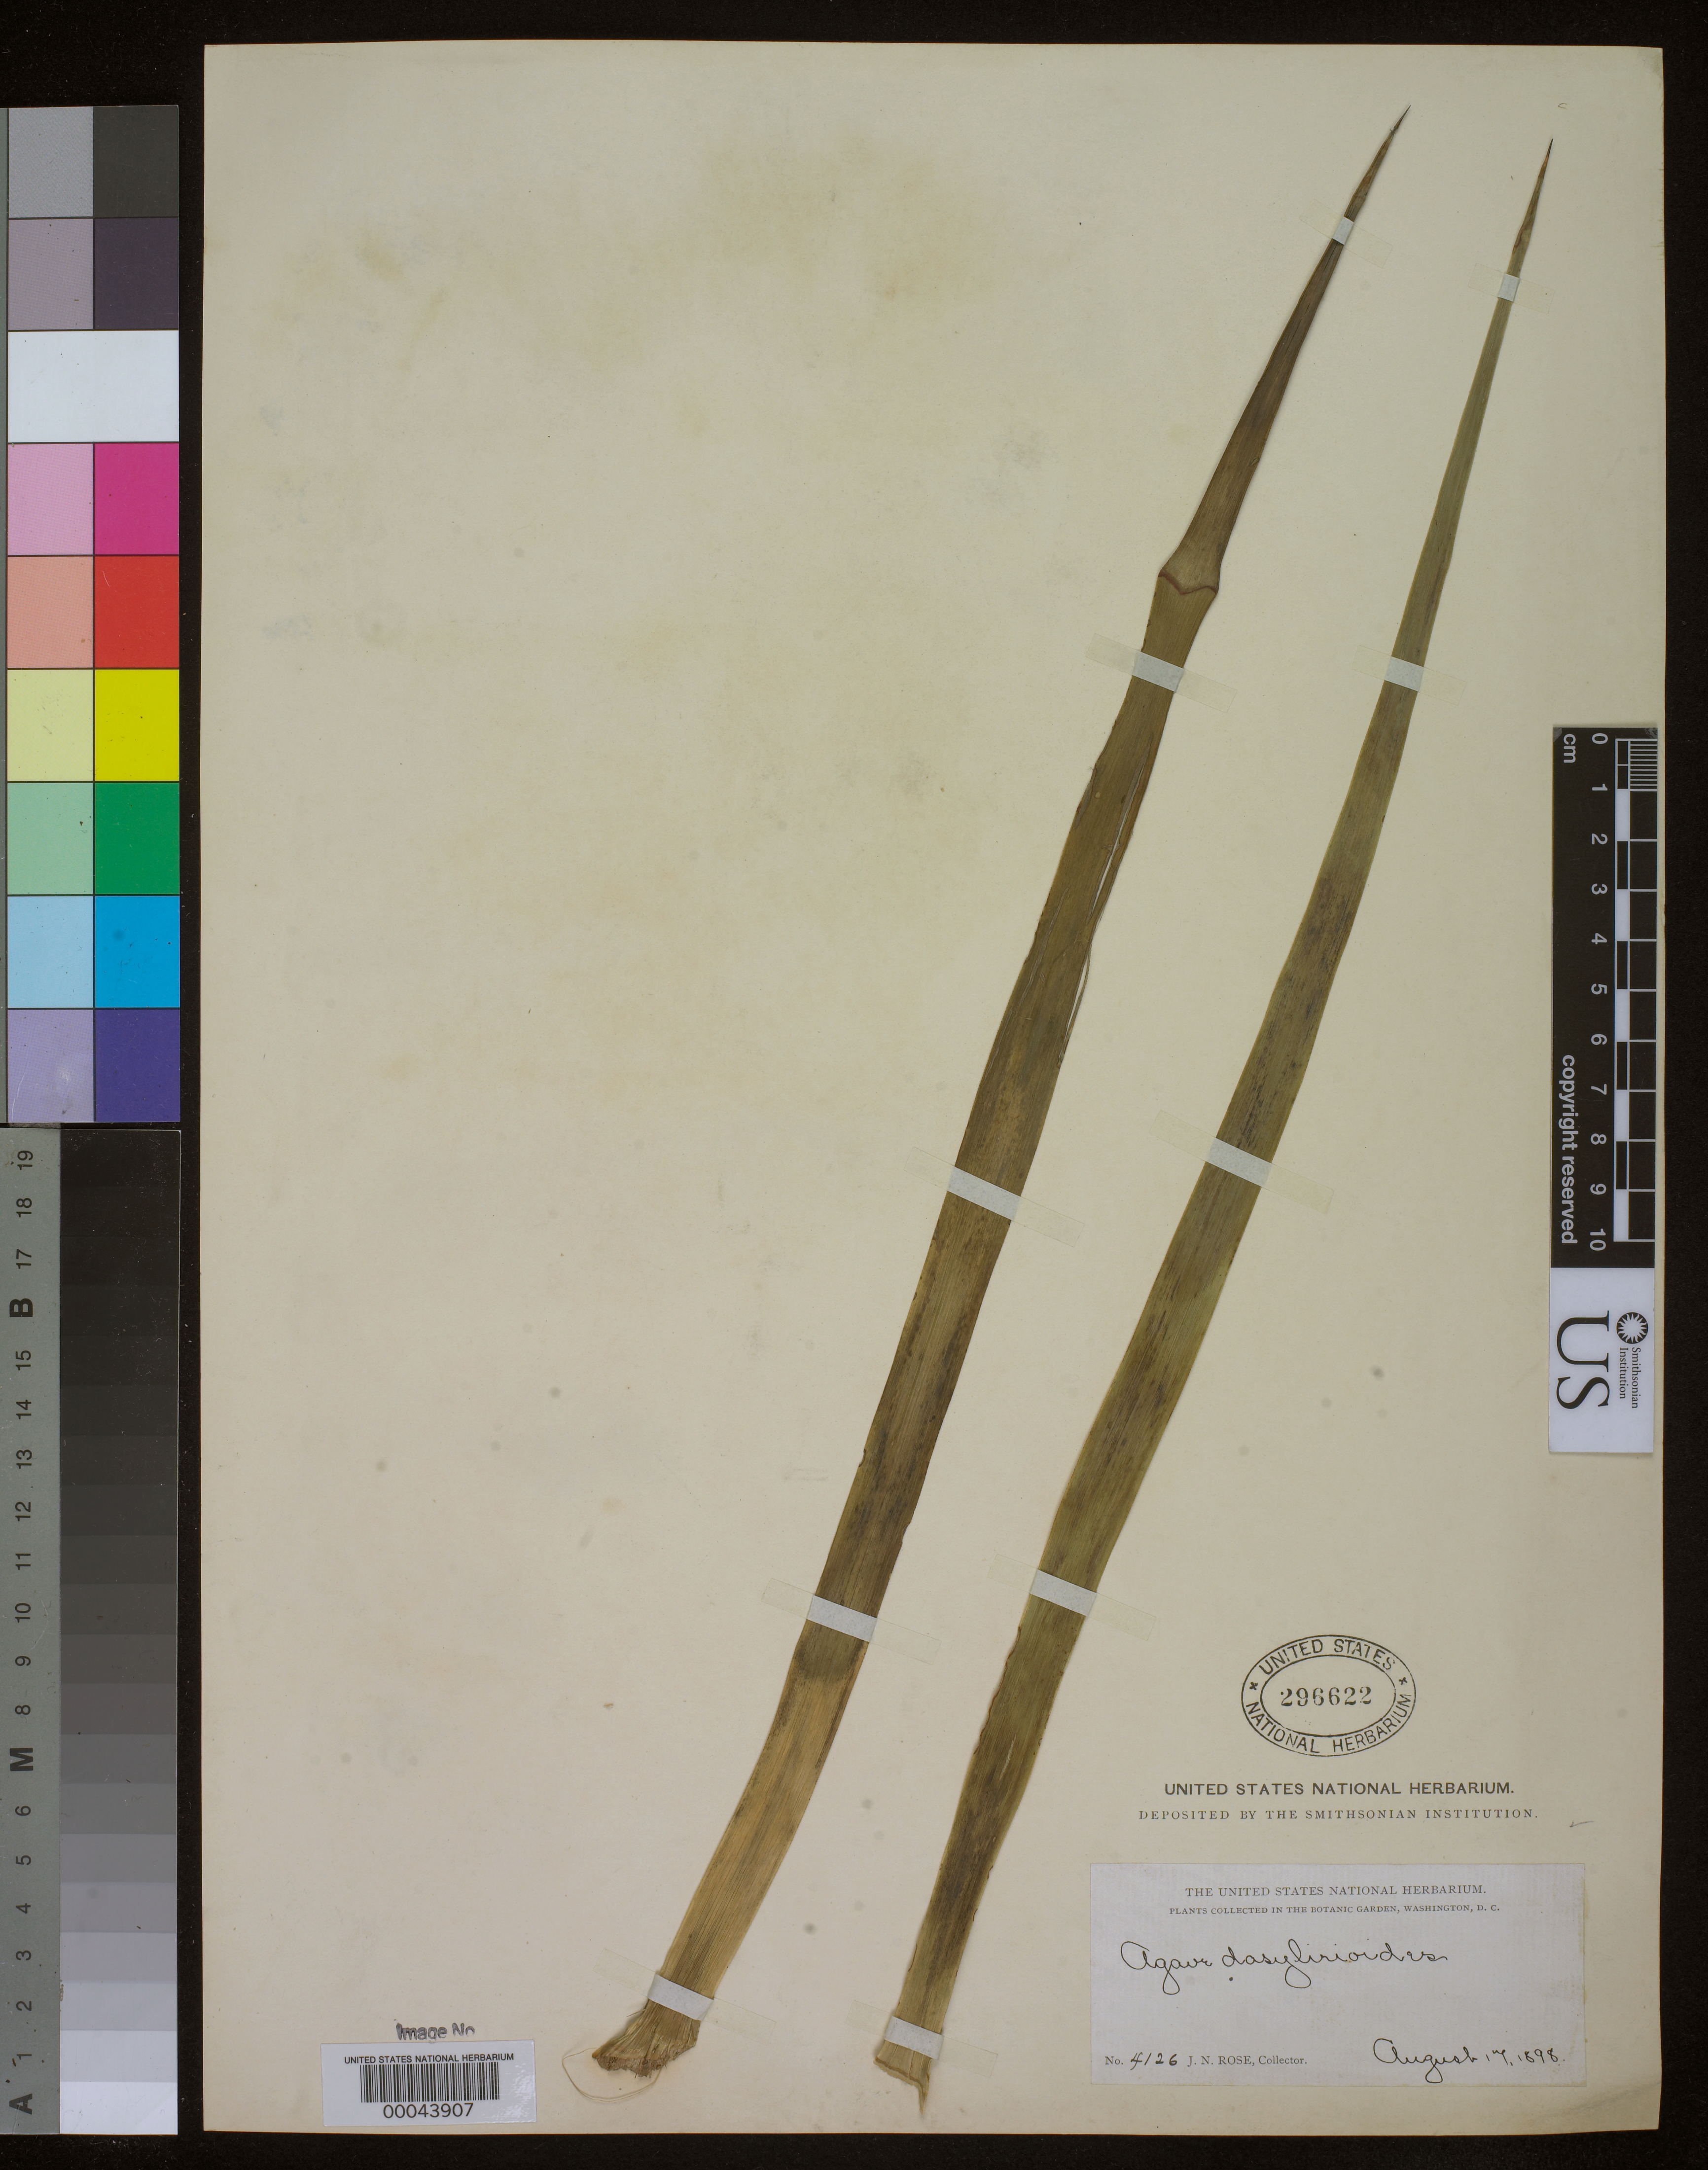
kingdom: Plantae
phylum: Tracheophyta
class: Liliopsida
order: Asparagales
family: Asparagaceae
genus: Agave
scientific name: Agave dasylirioides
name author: Jacobi & C.D. Bouché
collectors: J. N. Rose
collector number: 4126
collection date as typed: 17 Aug 1898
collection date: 1898-08-17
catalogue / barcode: US 296622